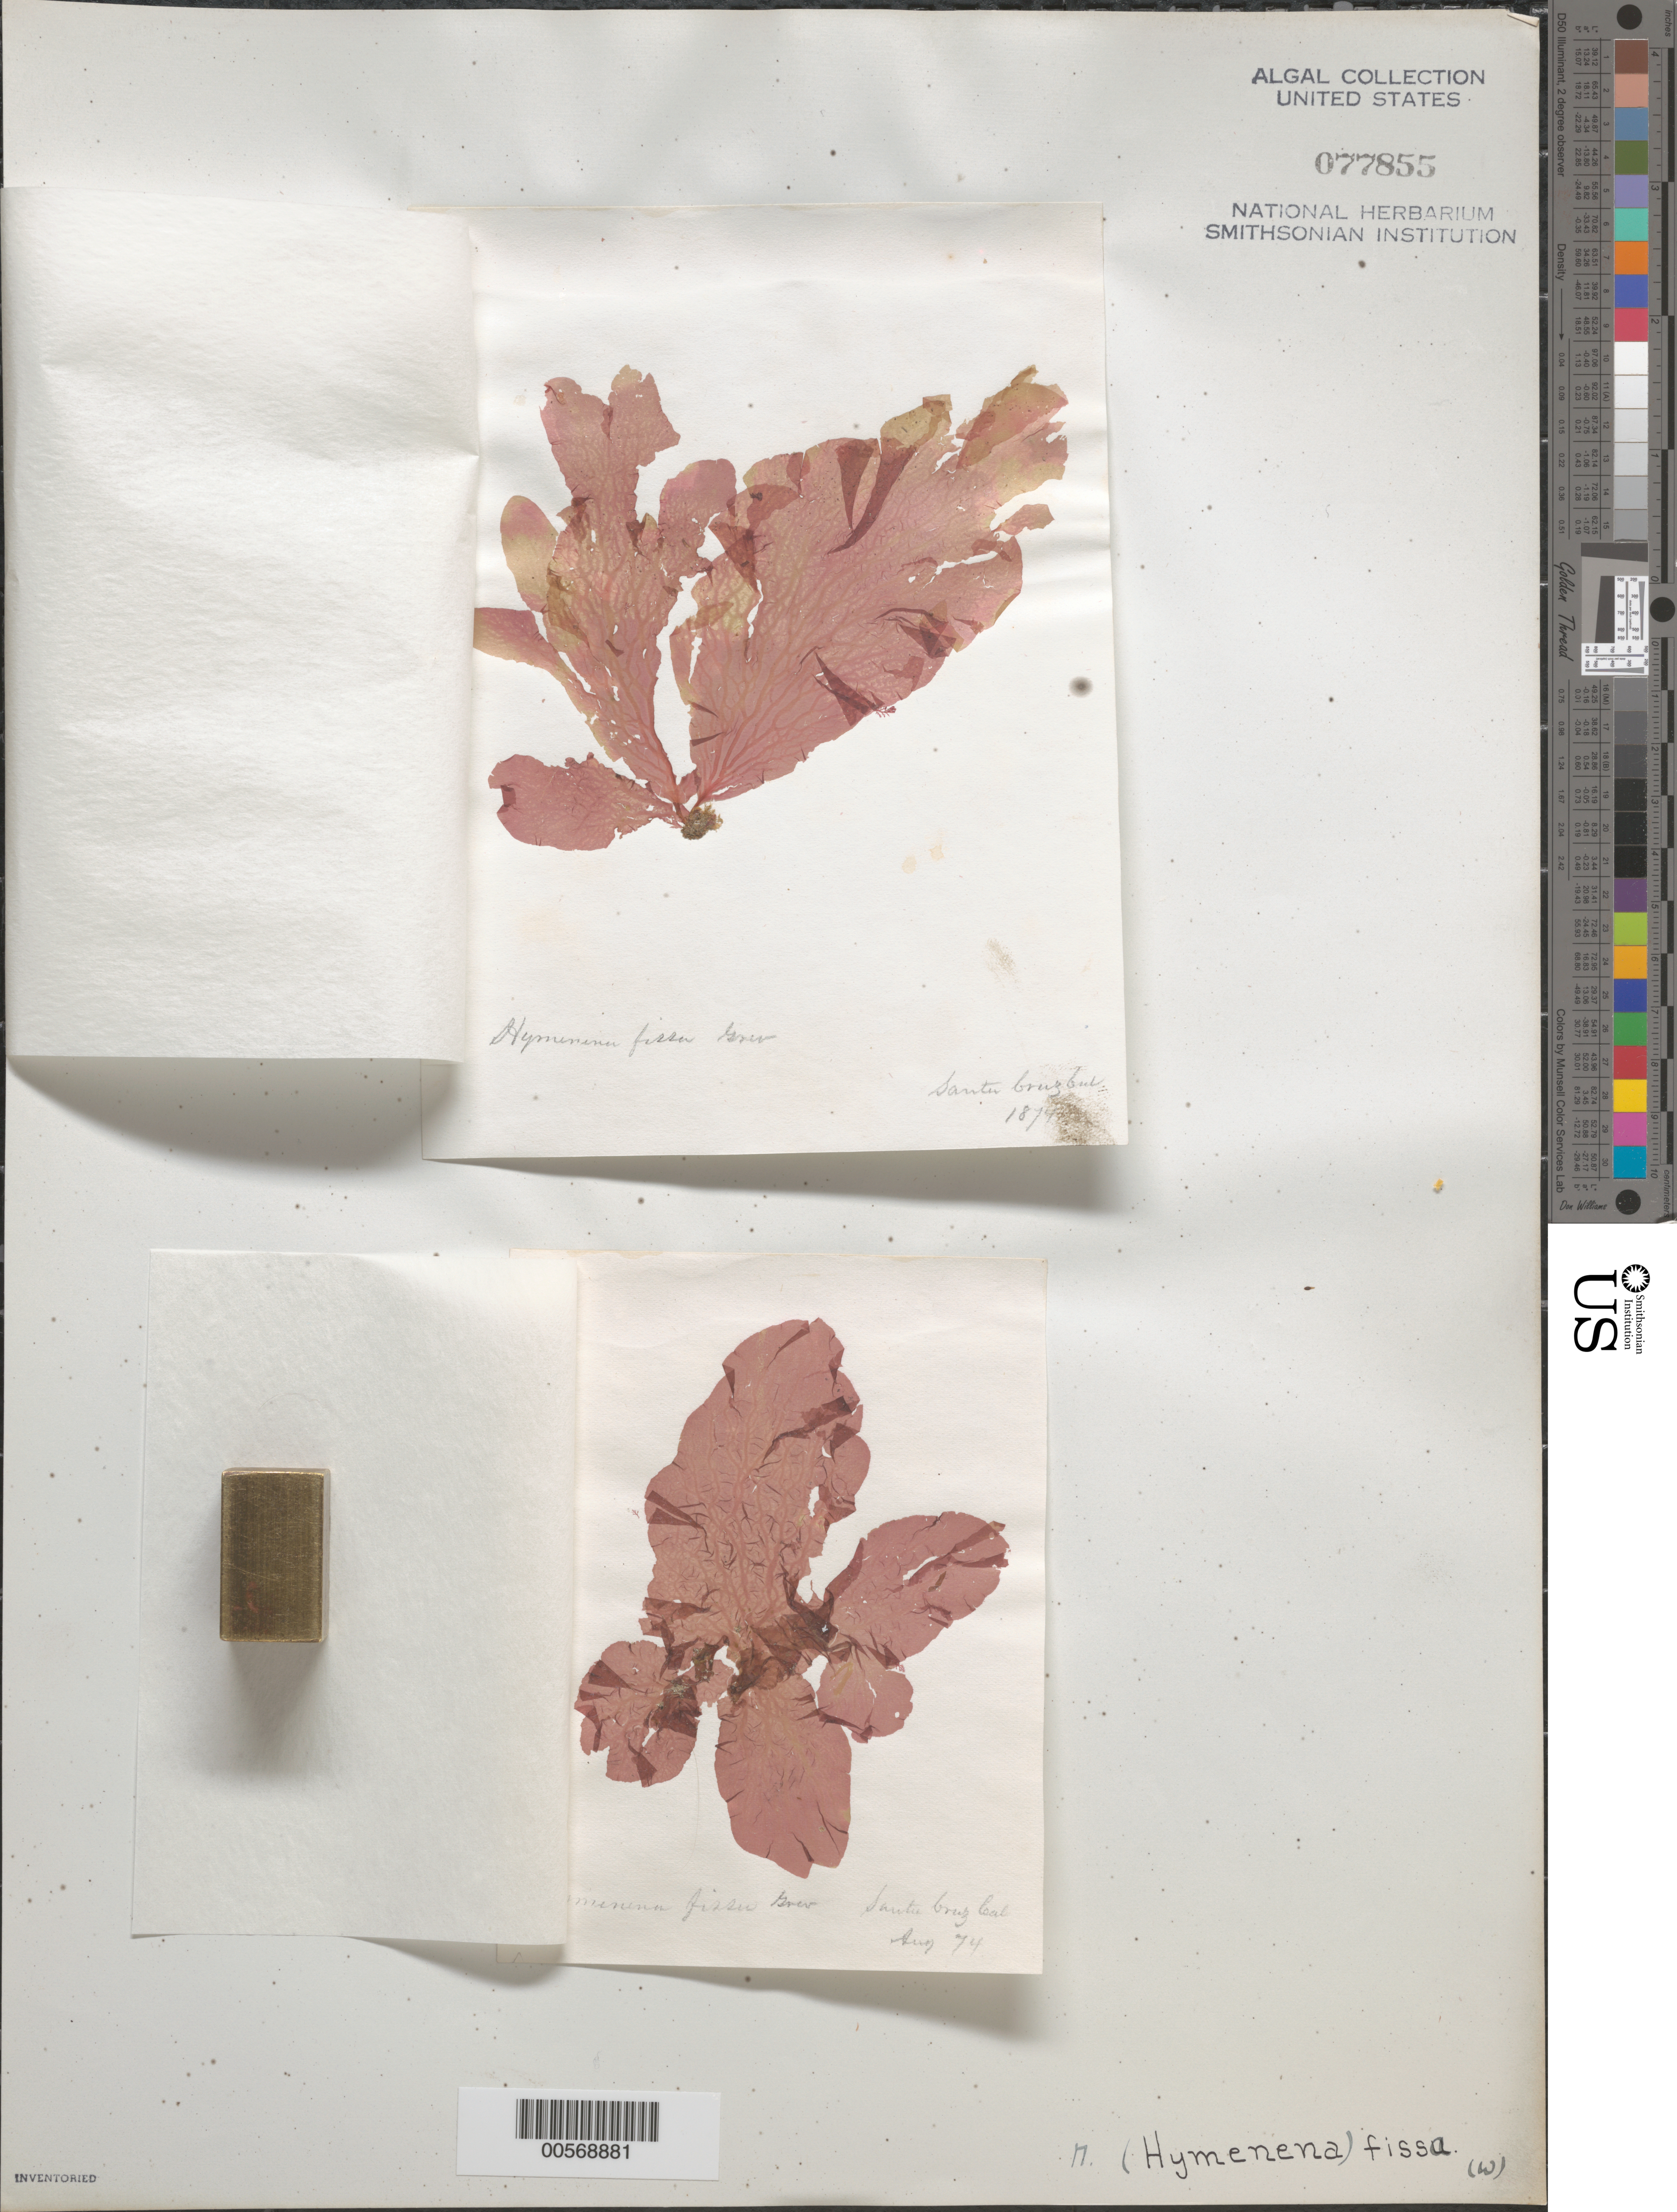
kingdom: Plantae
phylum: Rhodophyta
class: Florideophyceae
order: Ceramiales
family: Delesseriaceae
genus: Hymenena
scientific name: Hymenena venosa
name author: (L.) C. Krauss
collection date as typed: Aug 1874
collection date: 1874-08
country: United States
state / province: California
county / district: Santa Cruz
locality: Santa Cruz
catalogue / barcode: US 77855